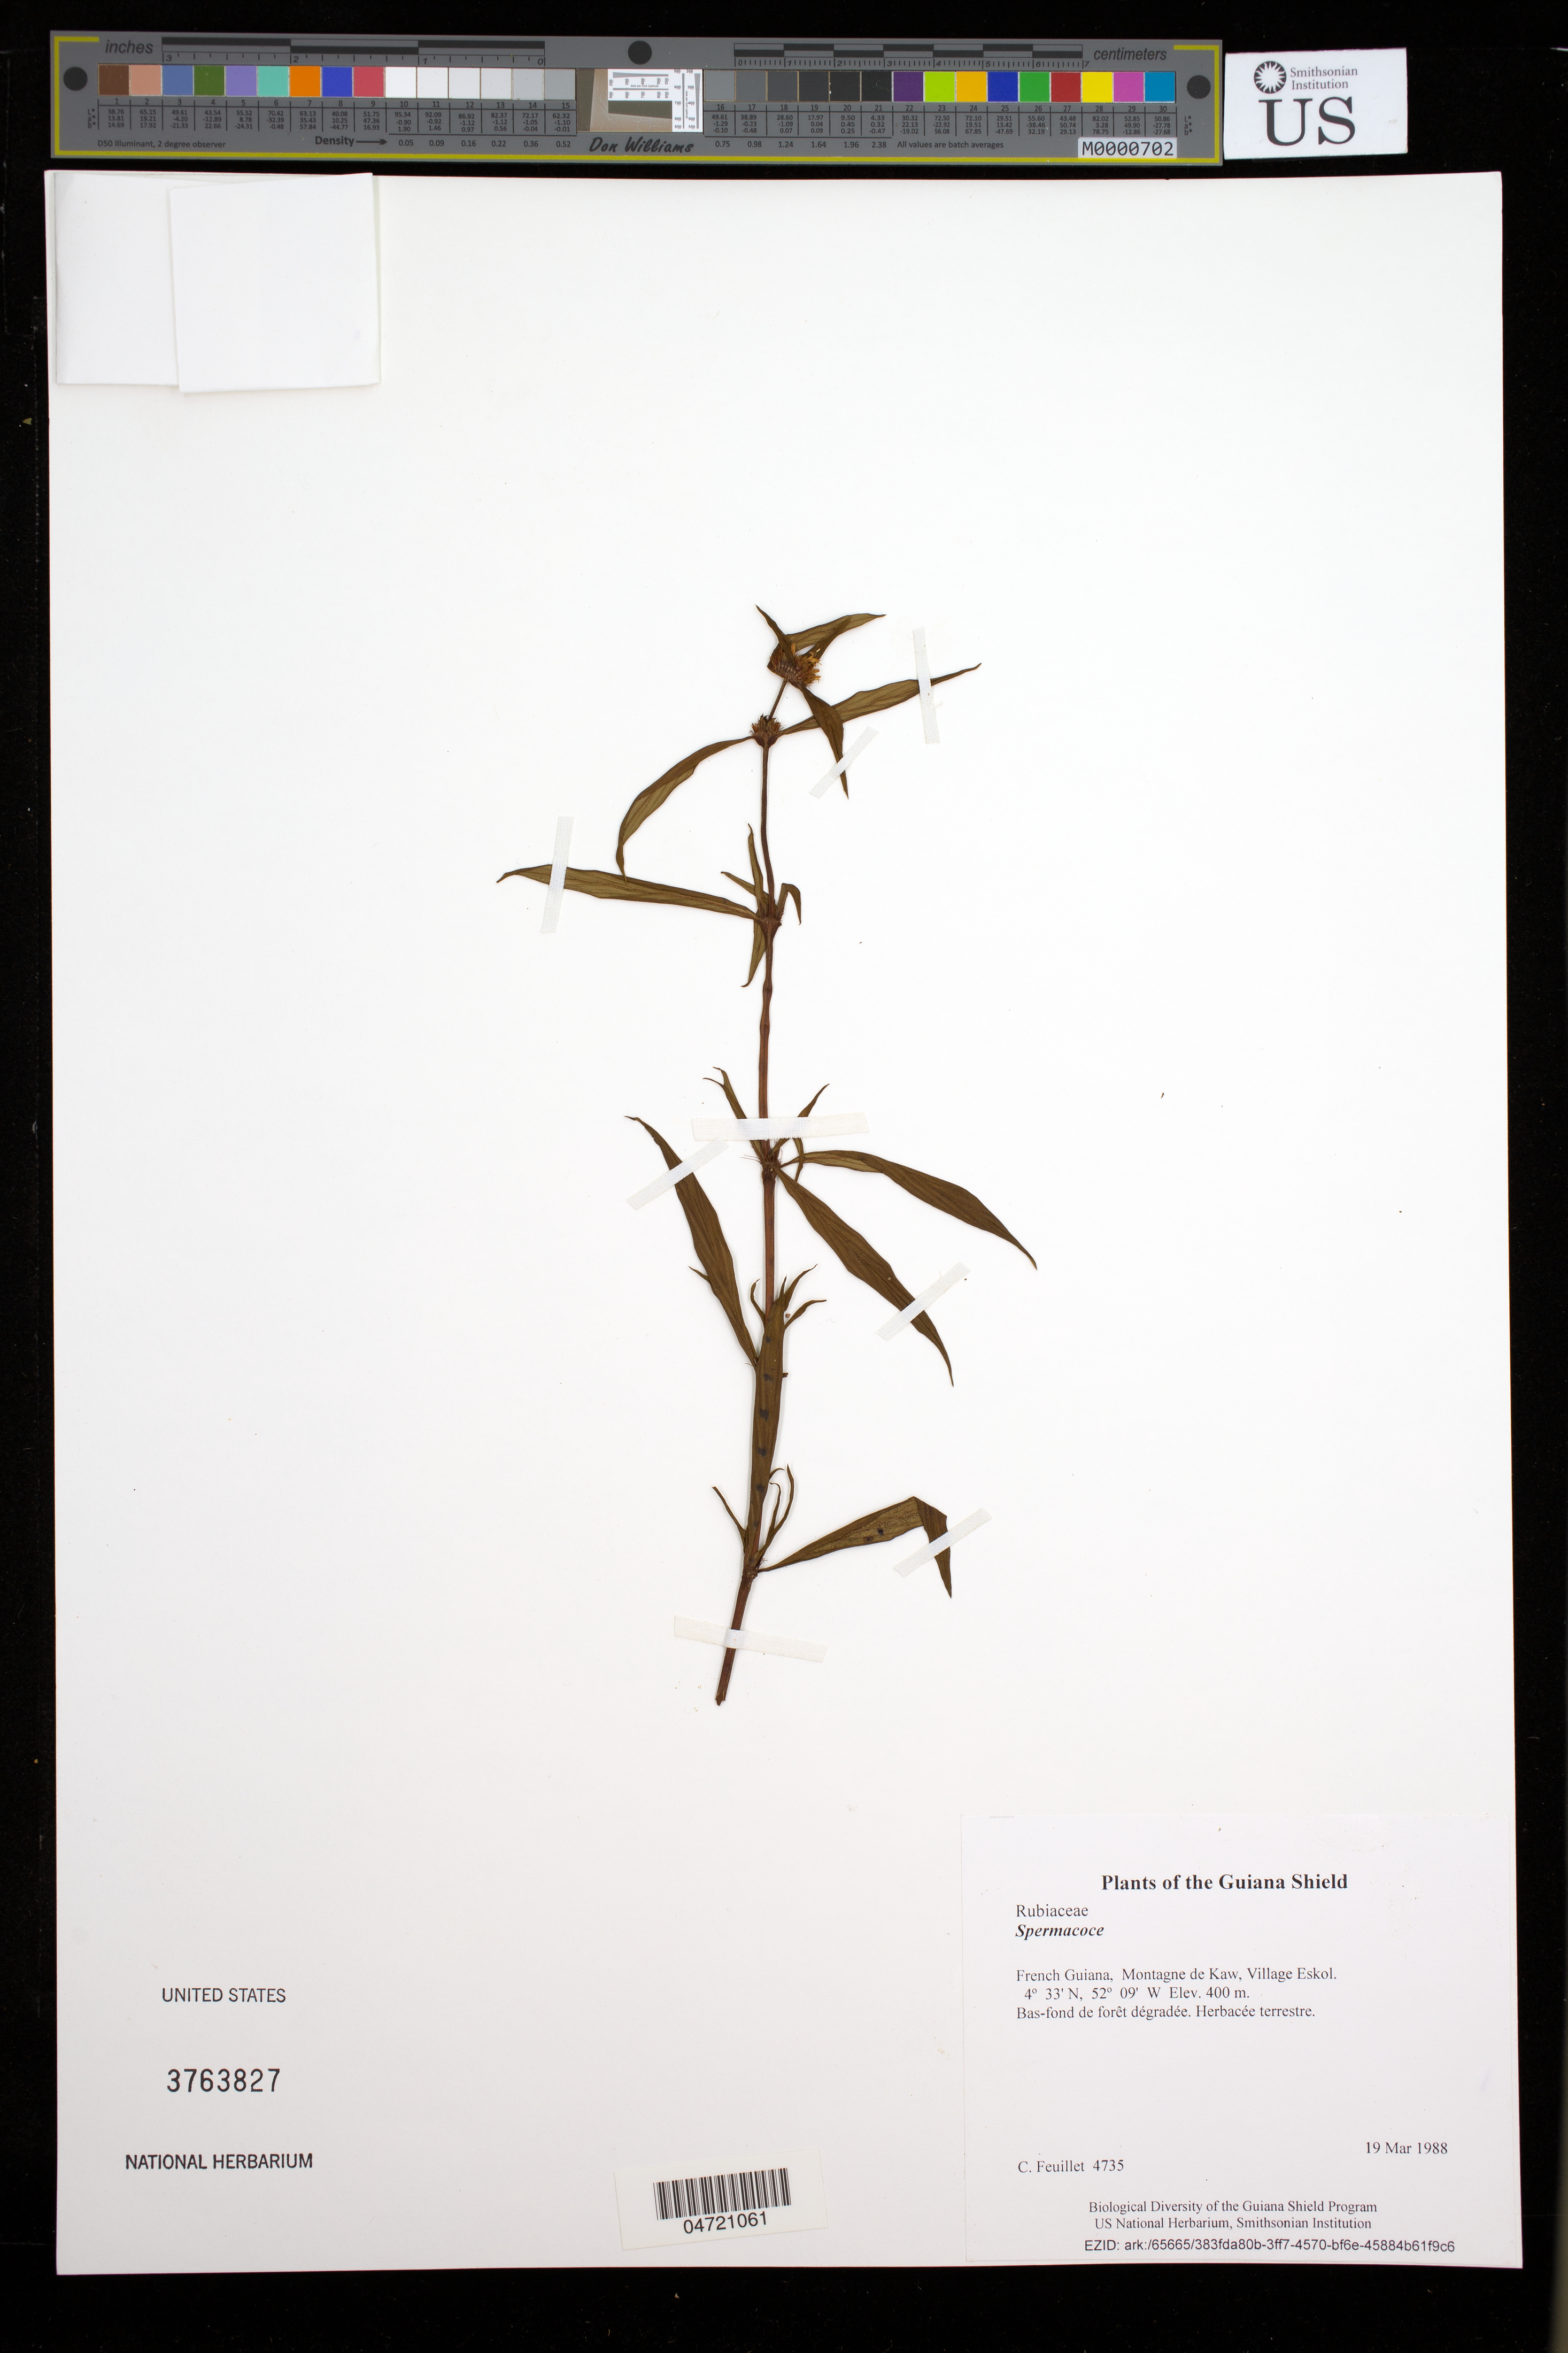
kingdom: Plantae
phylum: Tracheophyta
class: Magnoliopsida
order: Gentianales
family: Rubiaceae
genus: Spermacoce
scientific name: Spermacoce sp.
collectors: C. Feuillet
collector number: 4735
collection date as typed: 19 Mar 1988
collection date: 1988-03-19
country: French Guiana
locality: Montagne de Kaw, Village Eskol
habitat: Bas-fond de forêt dégradée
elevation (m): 400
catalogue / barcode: US 3763827